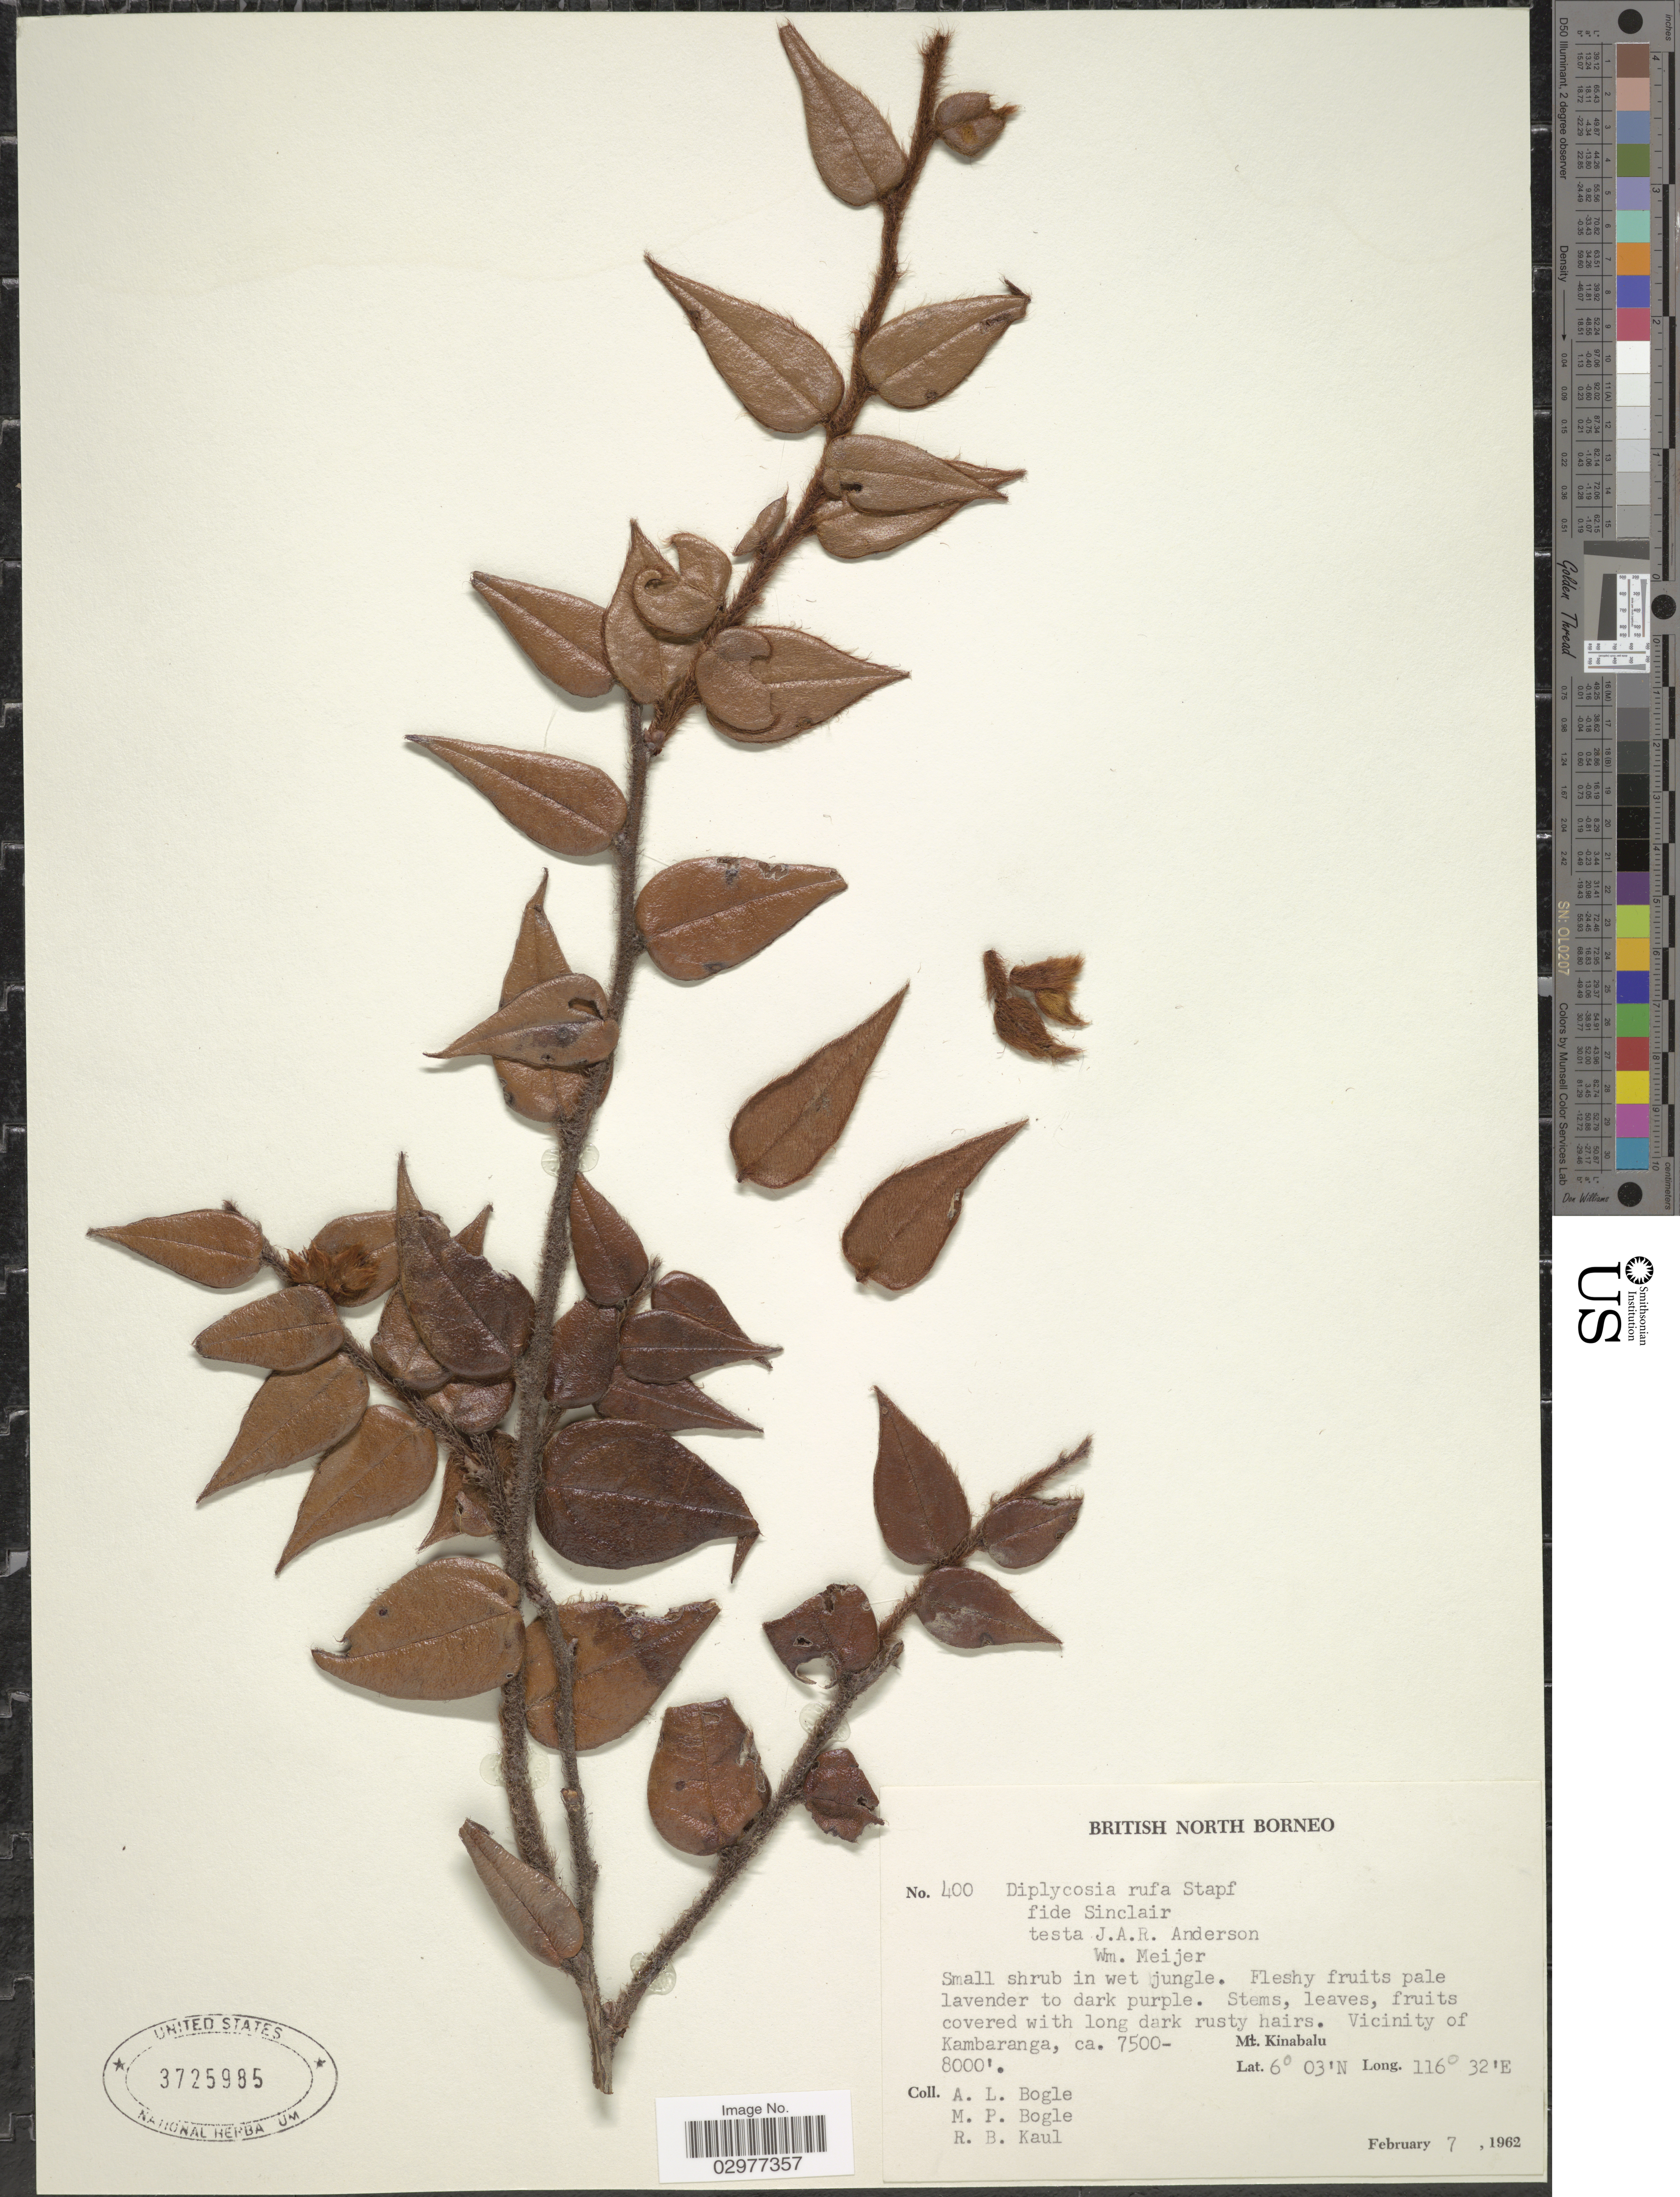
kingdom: Plantae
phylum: Tracheophyta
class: Magnoliopsida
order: Ericales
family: Ericaceae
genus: Diplycosia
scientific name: Diplycosia rufa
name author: Stapf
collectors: Bogle, A.L., M. Bogle & R. Kaul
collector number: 400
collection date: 1962-02-07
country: Malaysia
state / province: Sabah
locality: British North Borneo. Vicinity of Kambaranga. Mt. Kinabalu.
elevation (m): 2286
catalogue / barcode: US 3725985